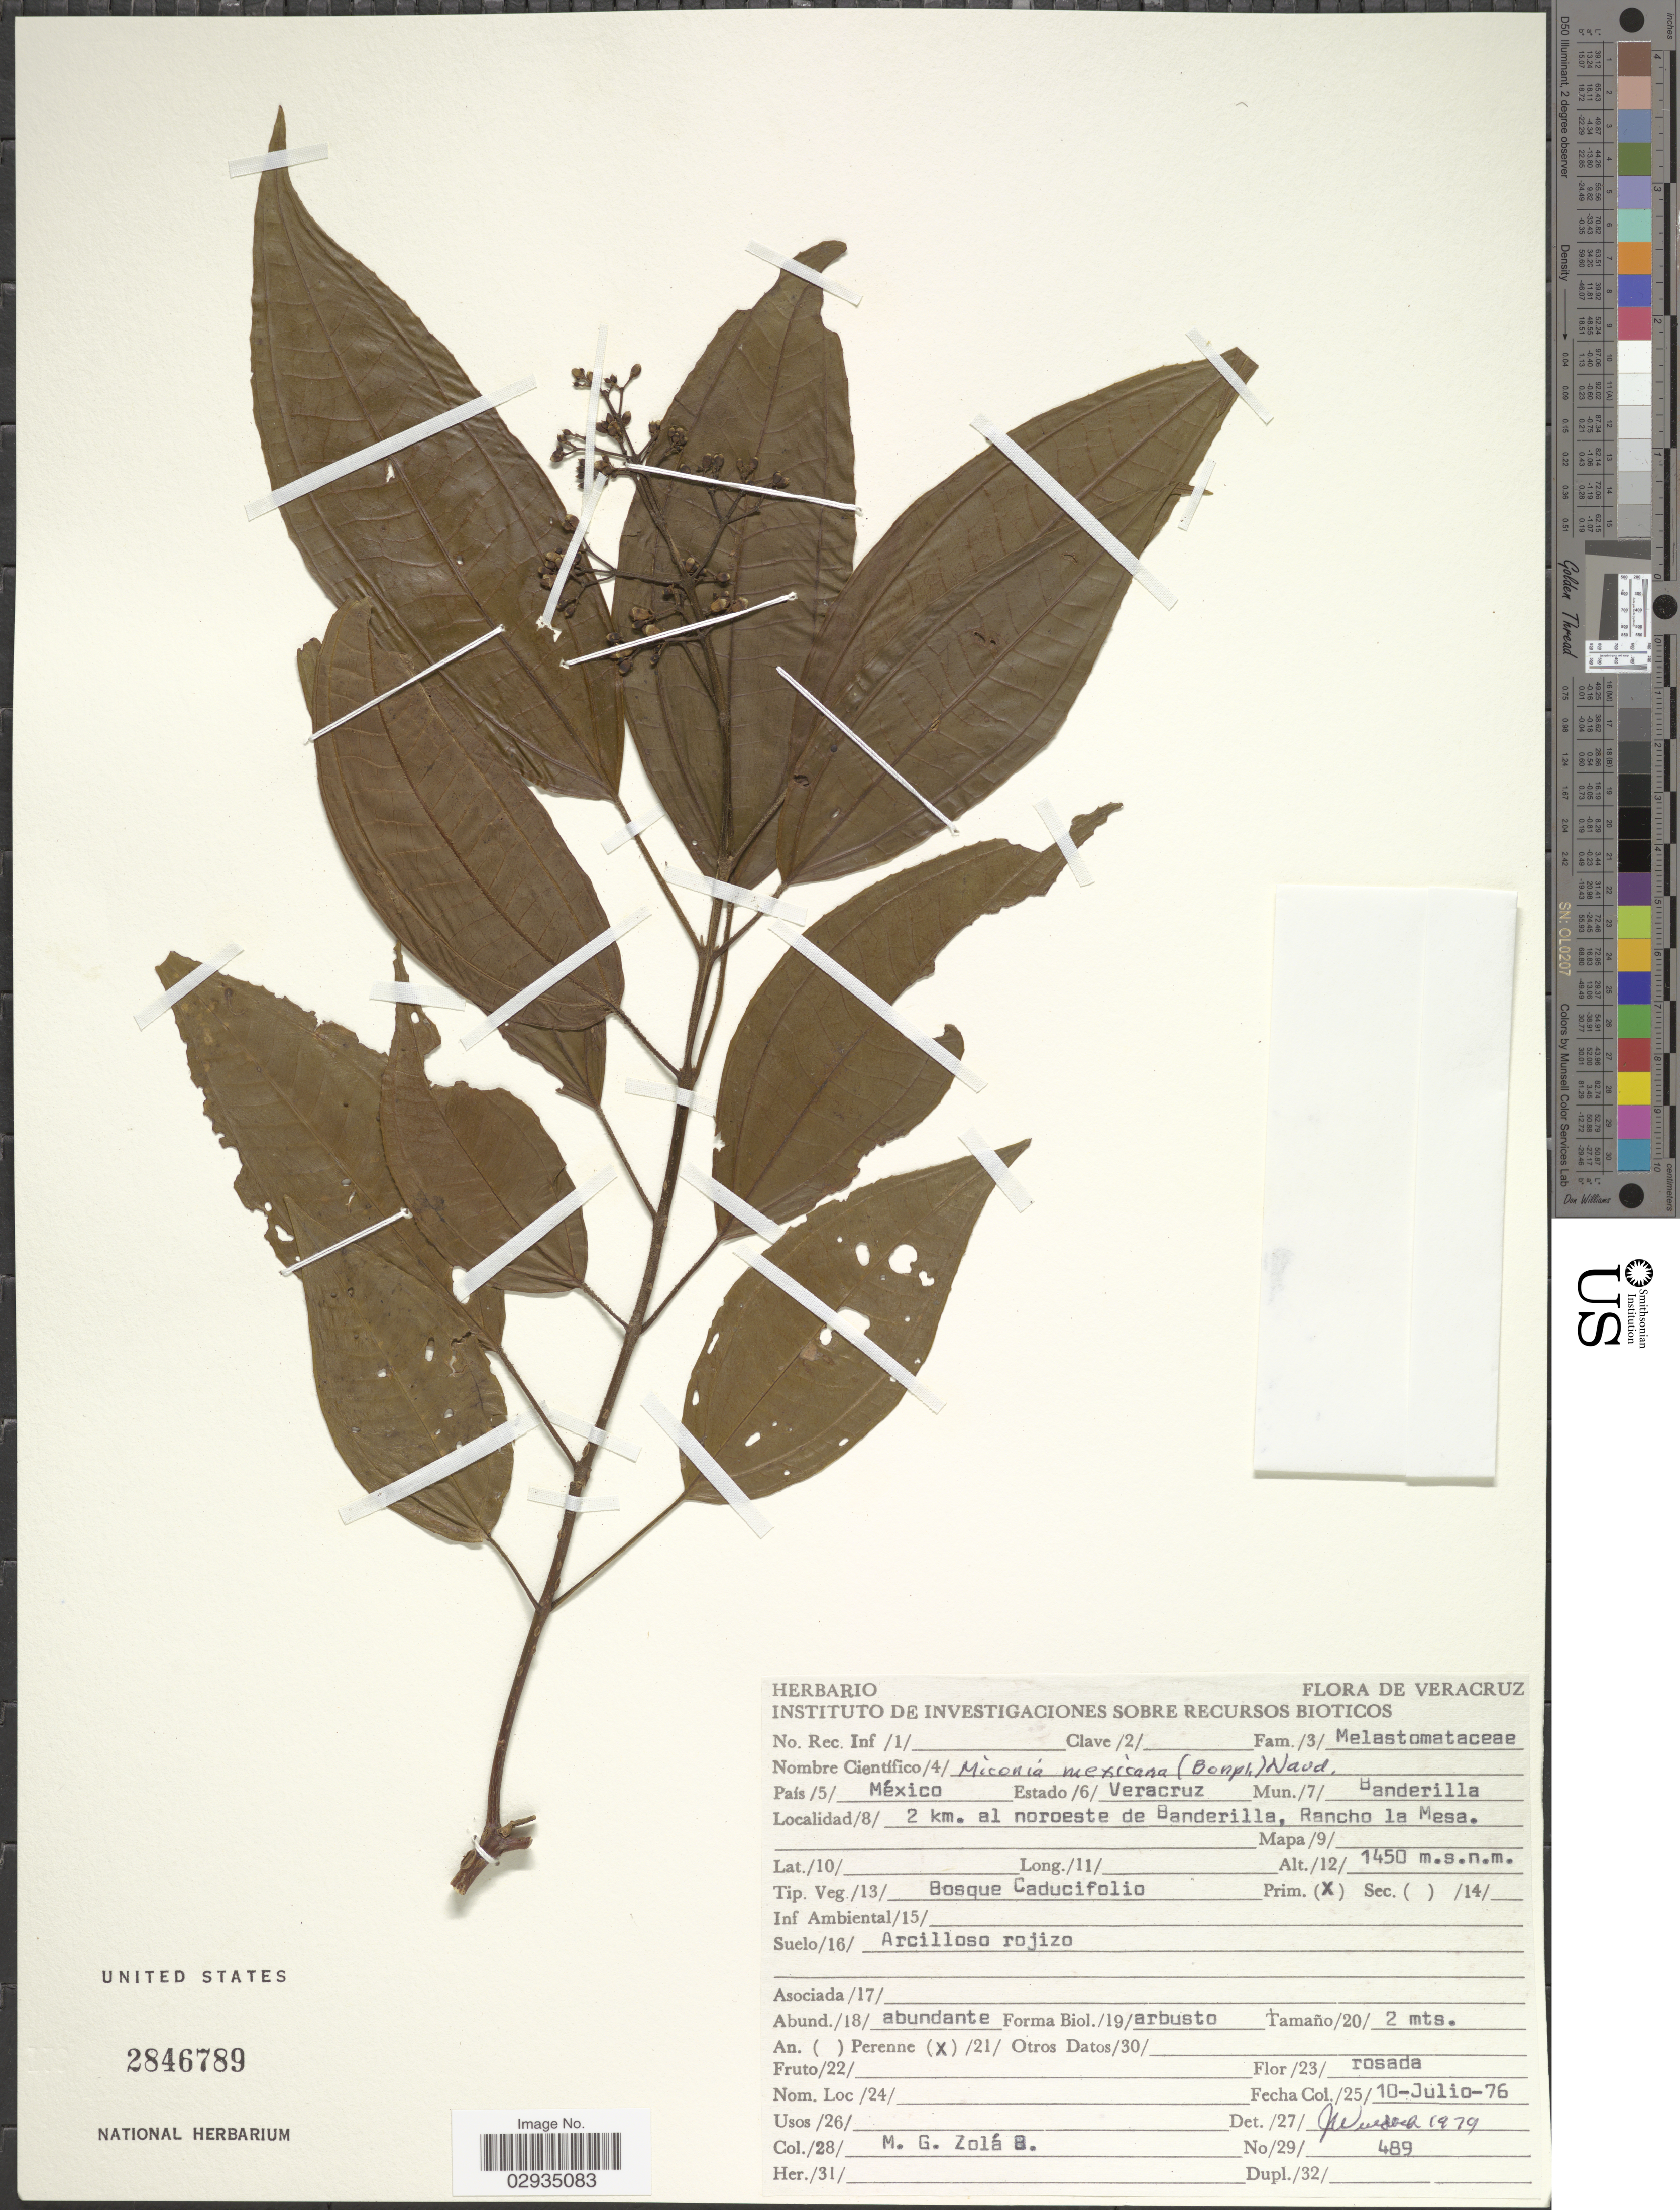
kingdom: Plantae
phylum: Tracheophyta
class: Magnoliopsida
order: Myrtales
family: Melastomataceae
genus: Miconia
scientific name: Miconia mexicana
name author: (Bonpl.) Naudin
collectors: M. Zola Baez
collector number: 489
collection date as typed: Transcribed d/m/y: 10/7/76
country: Mexico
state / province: Veracruz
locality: Veracruz Mun. Banderilla, 2 km. al noroeste de Banderilla, Rancho la Mesa.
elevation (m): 1450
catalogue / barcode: US 2846789